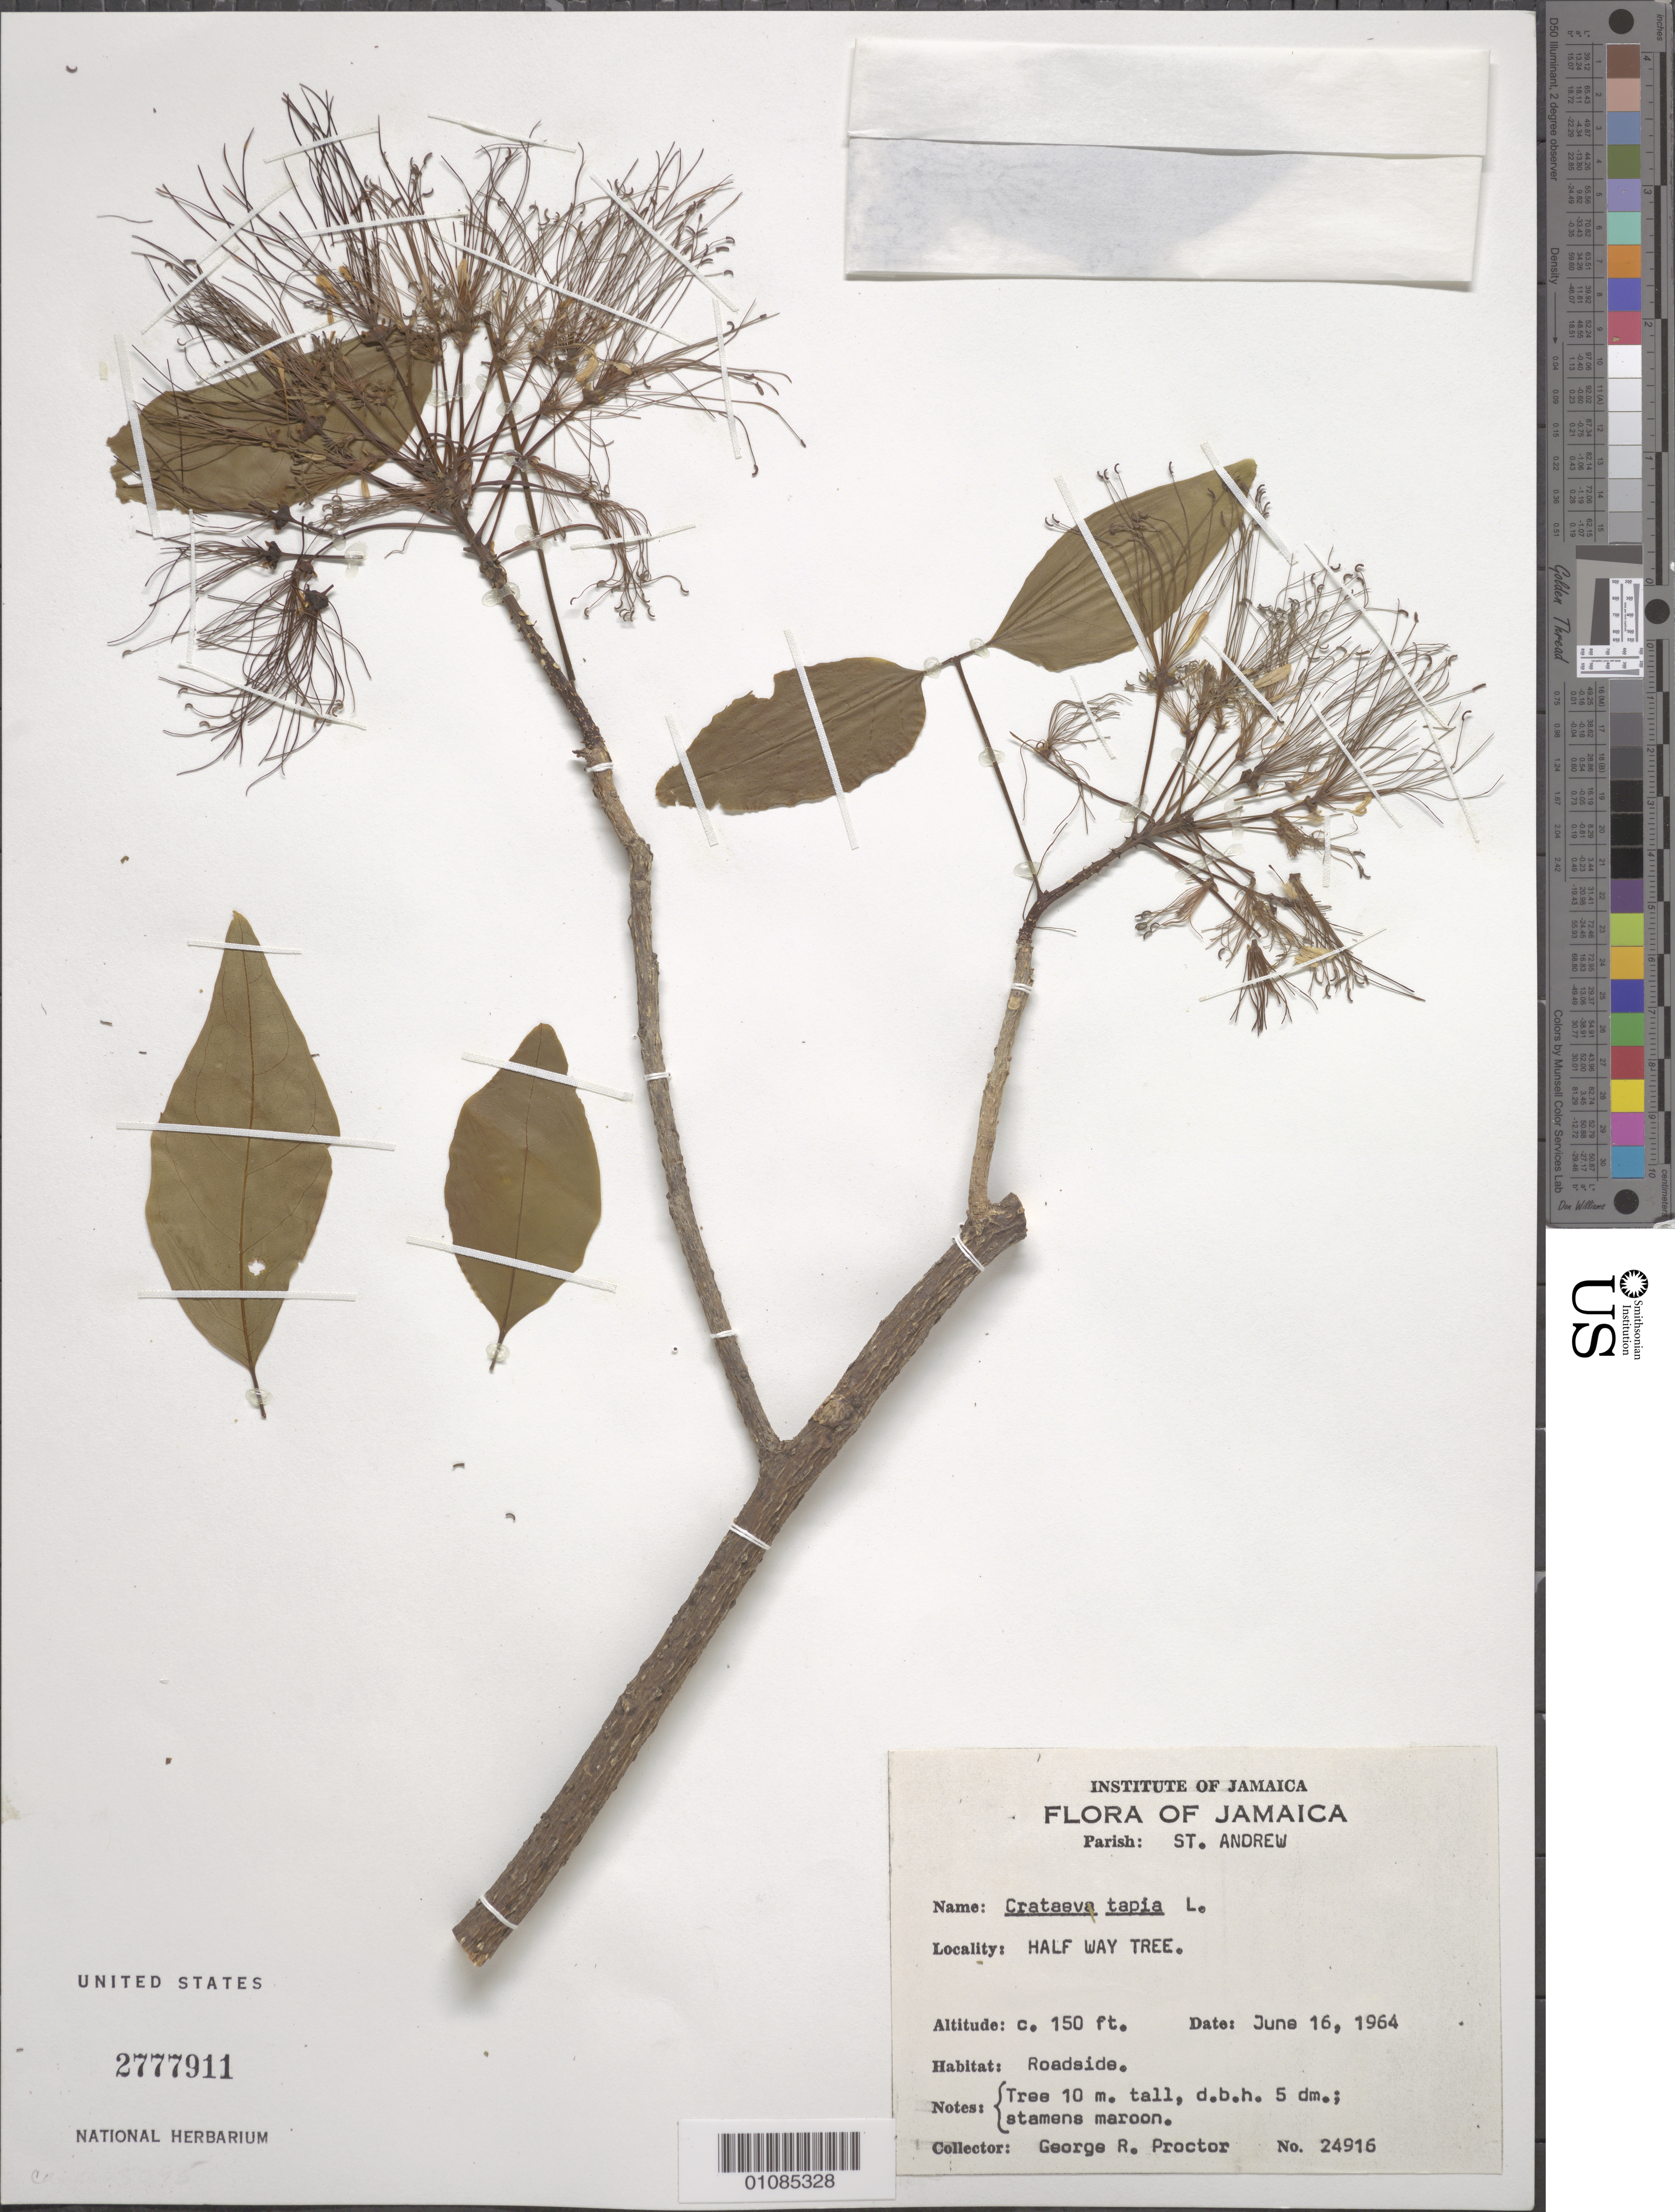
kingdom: Plantae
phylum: Tracheophyta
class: Magnoliopsida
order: Brassicales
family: Capparaceae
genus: Crateva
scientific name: Crateva tapia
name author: L.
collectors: G. R. Proctor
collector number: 24916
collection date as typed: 16 Jun 1964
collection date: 1964-06-16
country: Jamaica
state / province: Saint Andrew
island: Jamaica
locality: Half Way Tree.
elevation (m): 46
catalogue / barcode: US 2777911